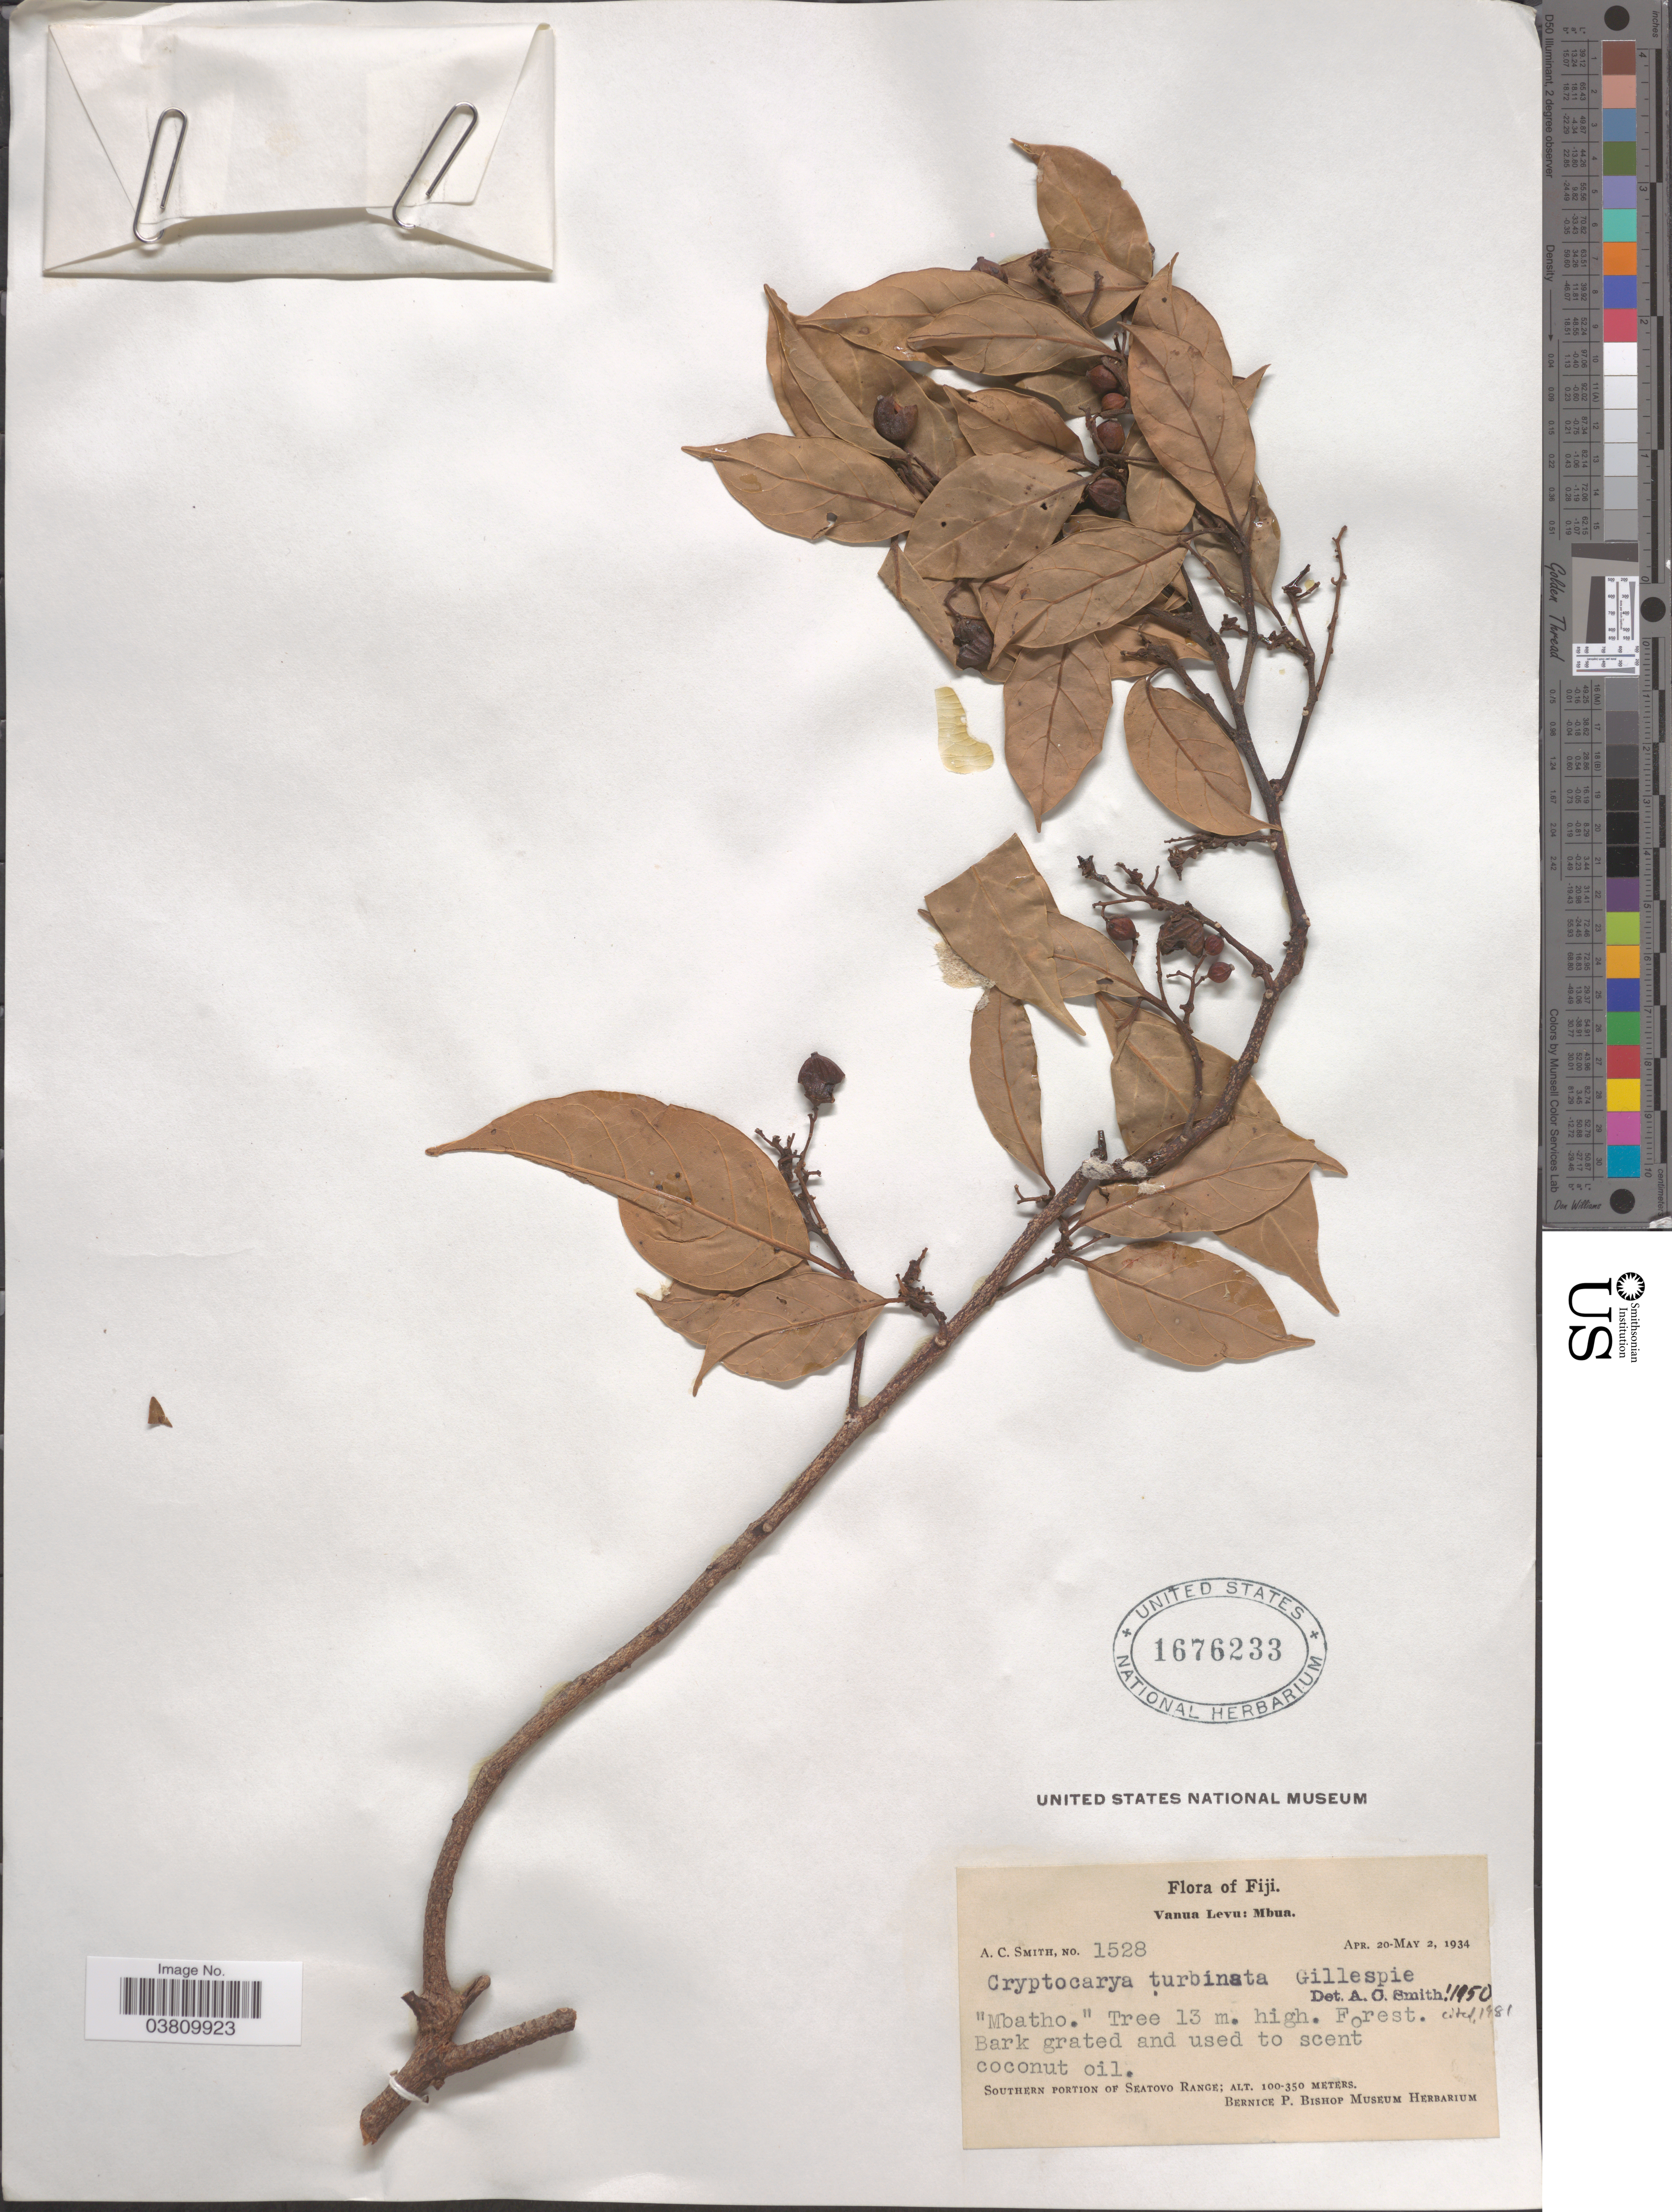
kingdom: Plantae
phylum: Tracheophyta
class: Magnoliopsida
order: Laurales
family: Lauraceae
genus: Cryptocarya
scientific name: Cryptocarya turbinata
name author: Gillespie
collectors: A. C. Smith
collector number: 1528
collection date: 1934-04-20/1934-05-02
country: Fiji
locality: Vanua Levu: Mbua. Southern portion of Seatovo Range.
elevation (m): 100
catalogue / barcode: US 1676233